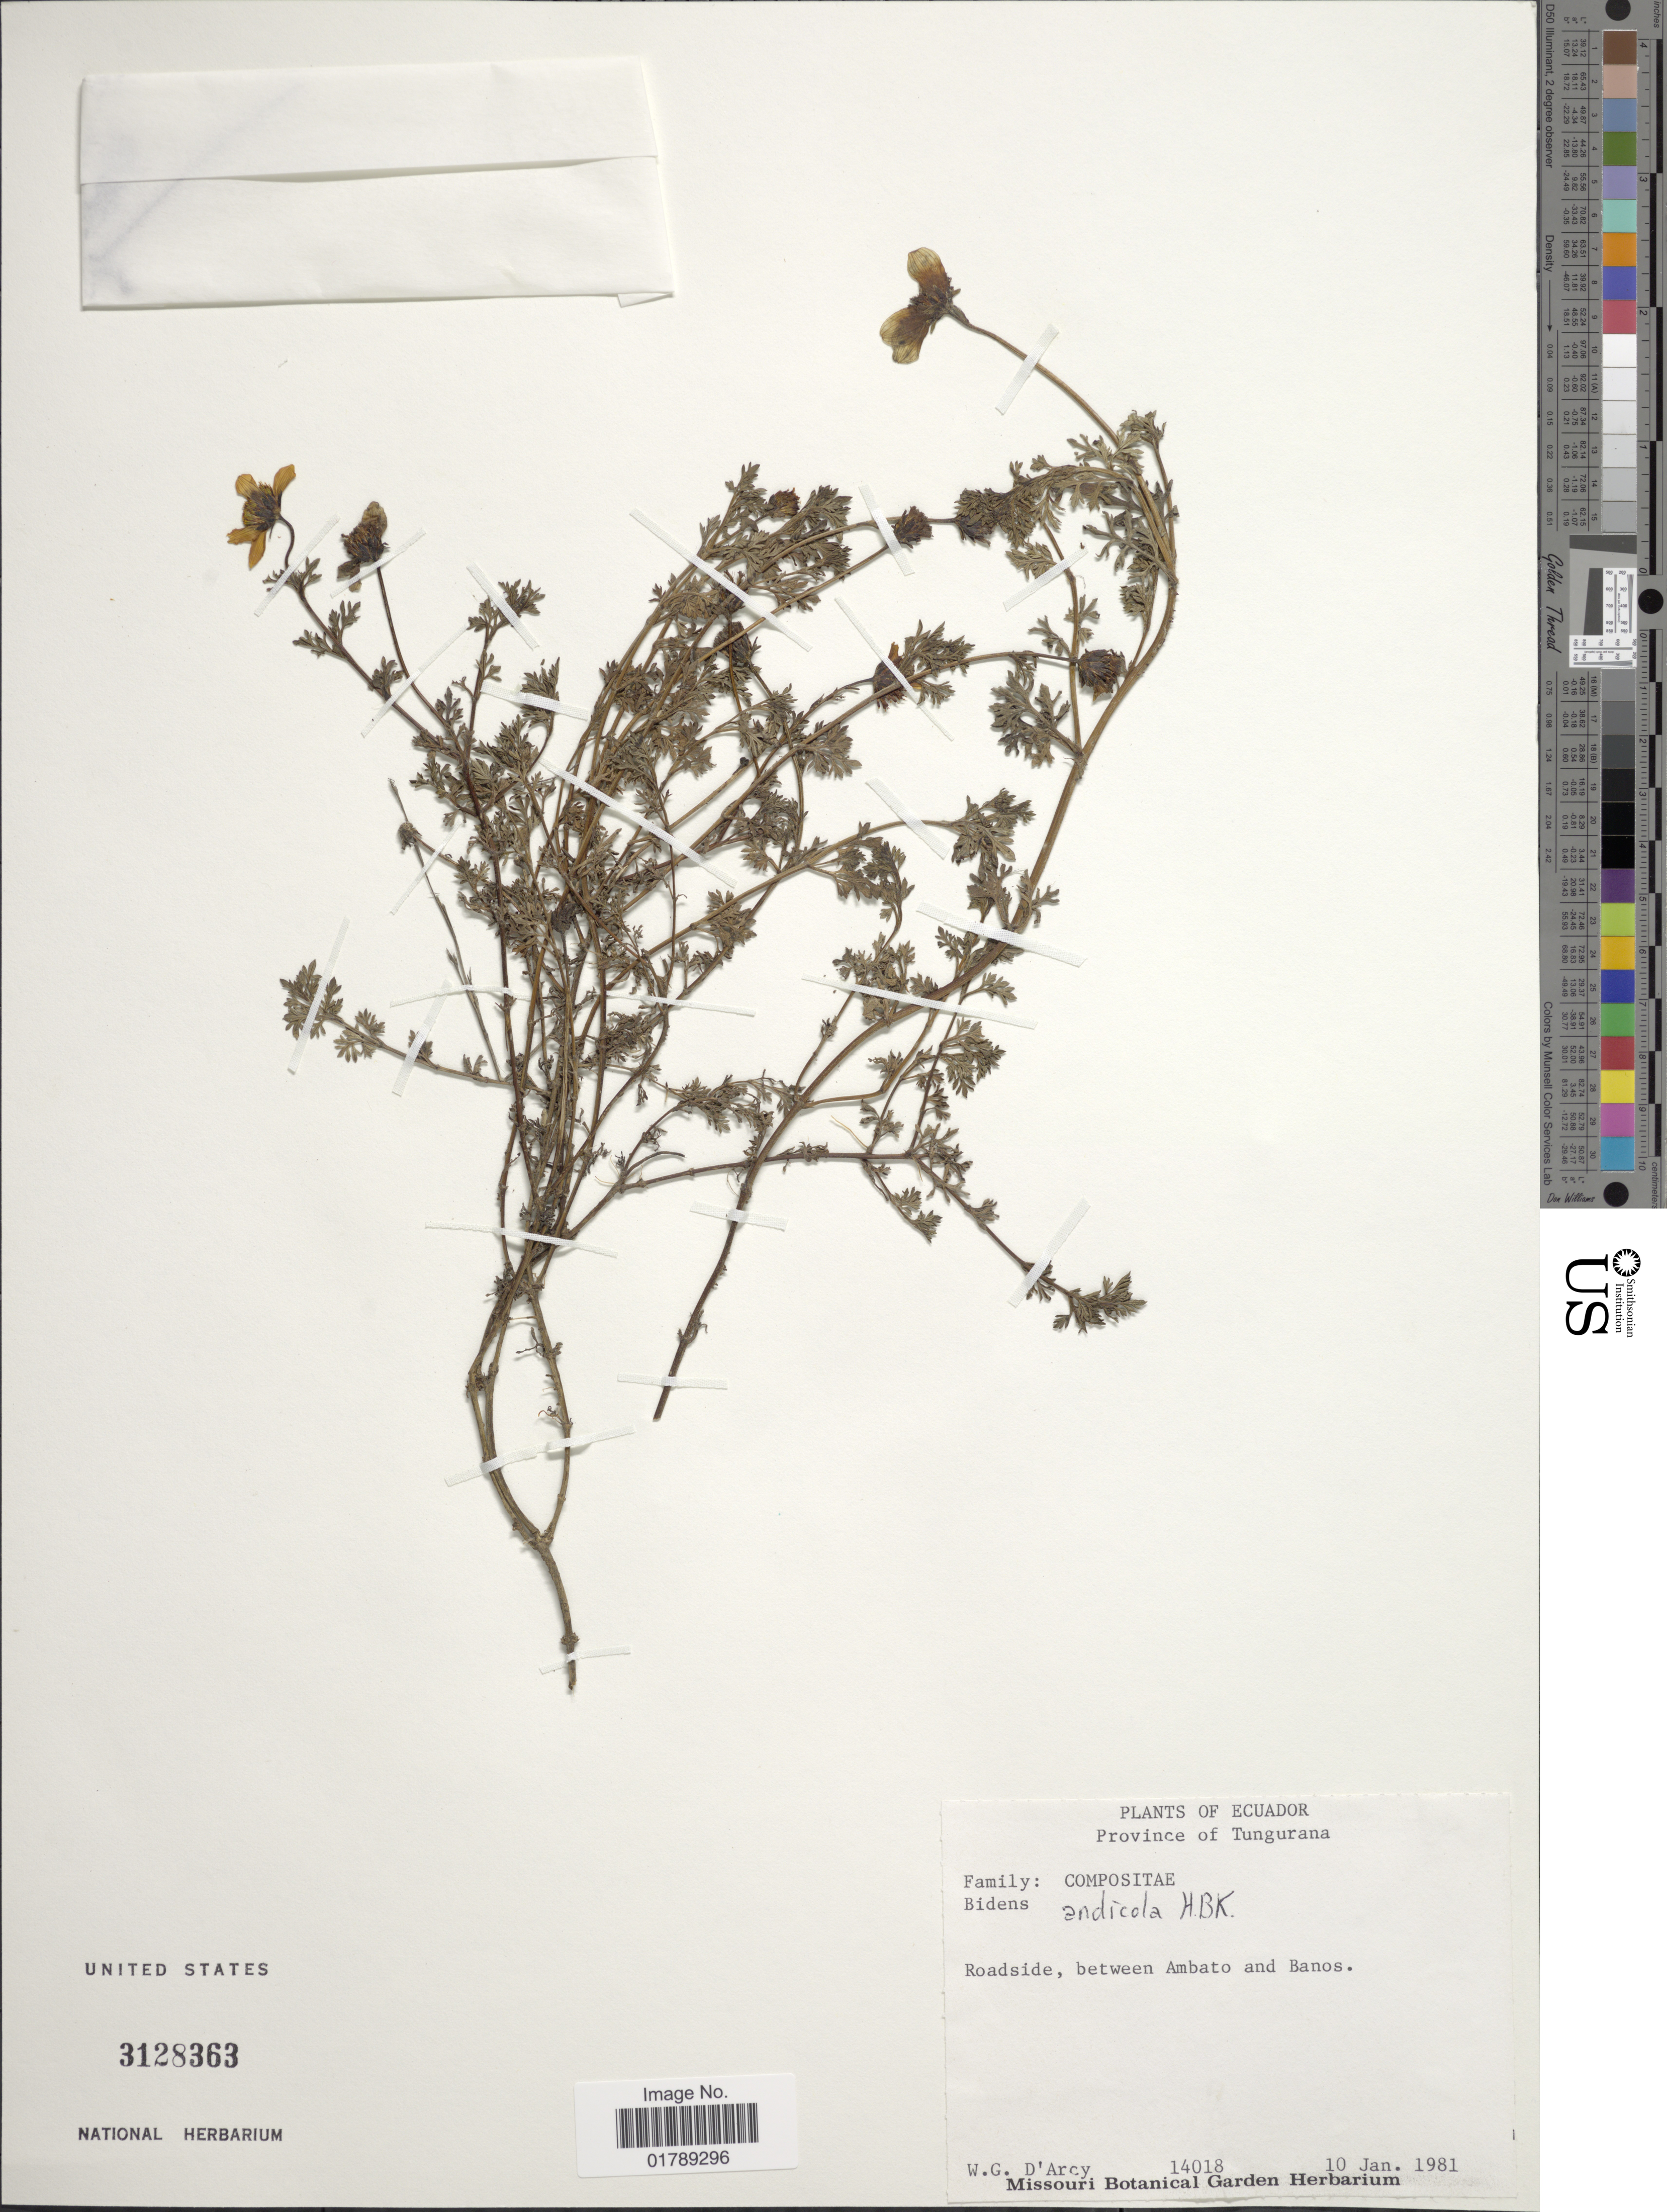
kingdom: Plantae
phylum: Tracheophyta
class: Magnoliopsida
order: Asterales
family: Asteraceae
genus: Bidens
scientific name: Bidens triplinervia var. macrantha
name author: (Wedd.) Sherff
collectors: W. G. D'Arcy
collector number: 14018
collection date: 1981-01-10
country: Ecuador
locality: Roadside, between Ambato and Banos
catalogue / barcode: US 3128363